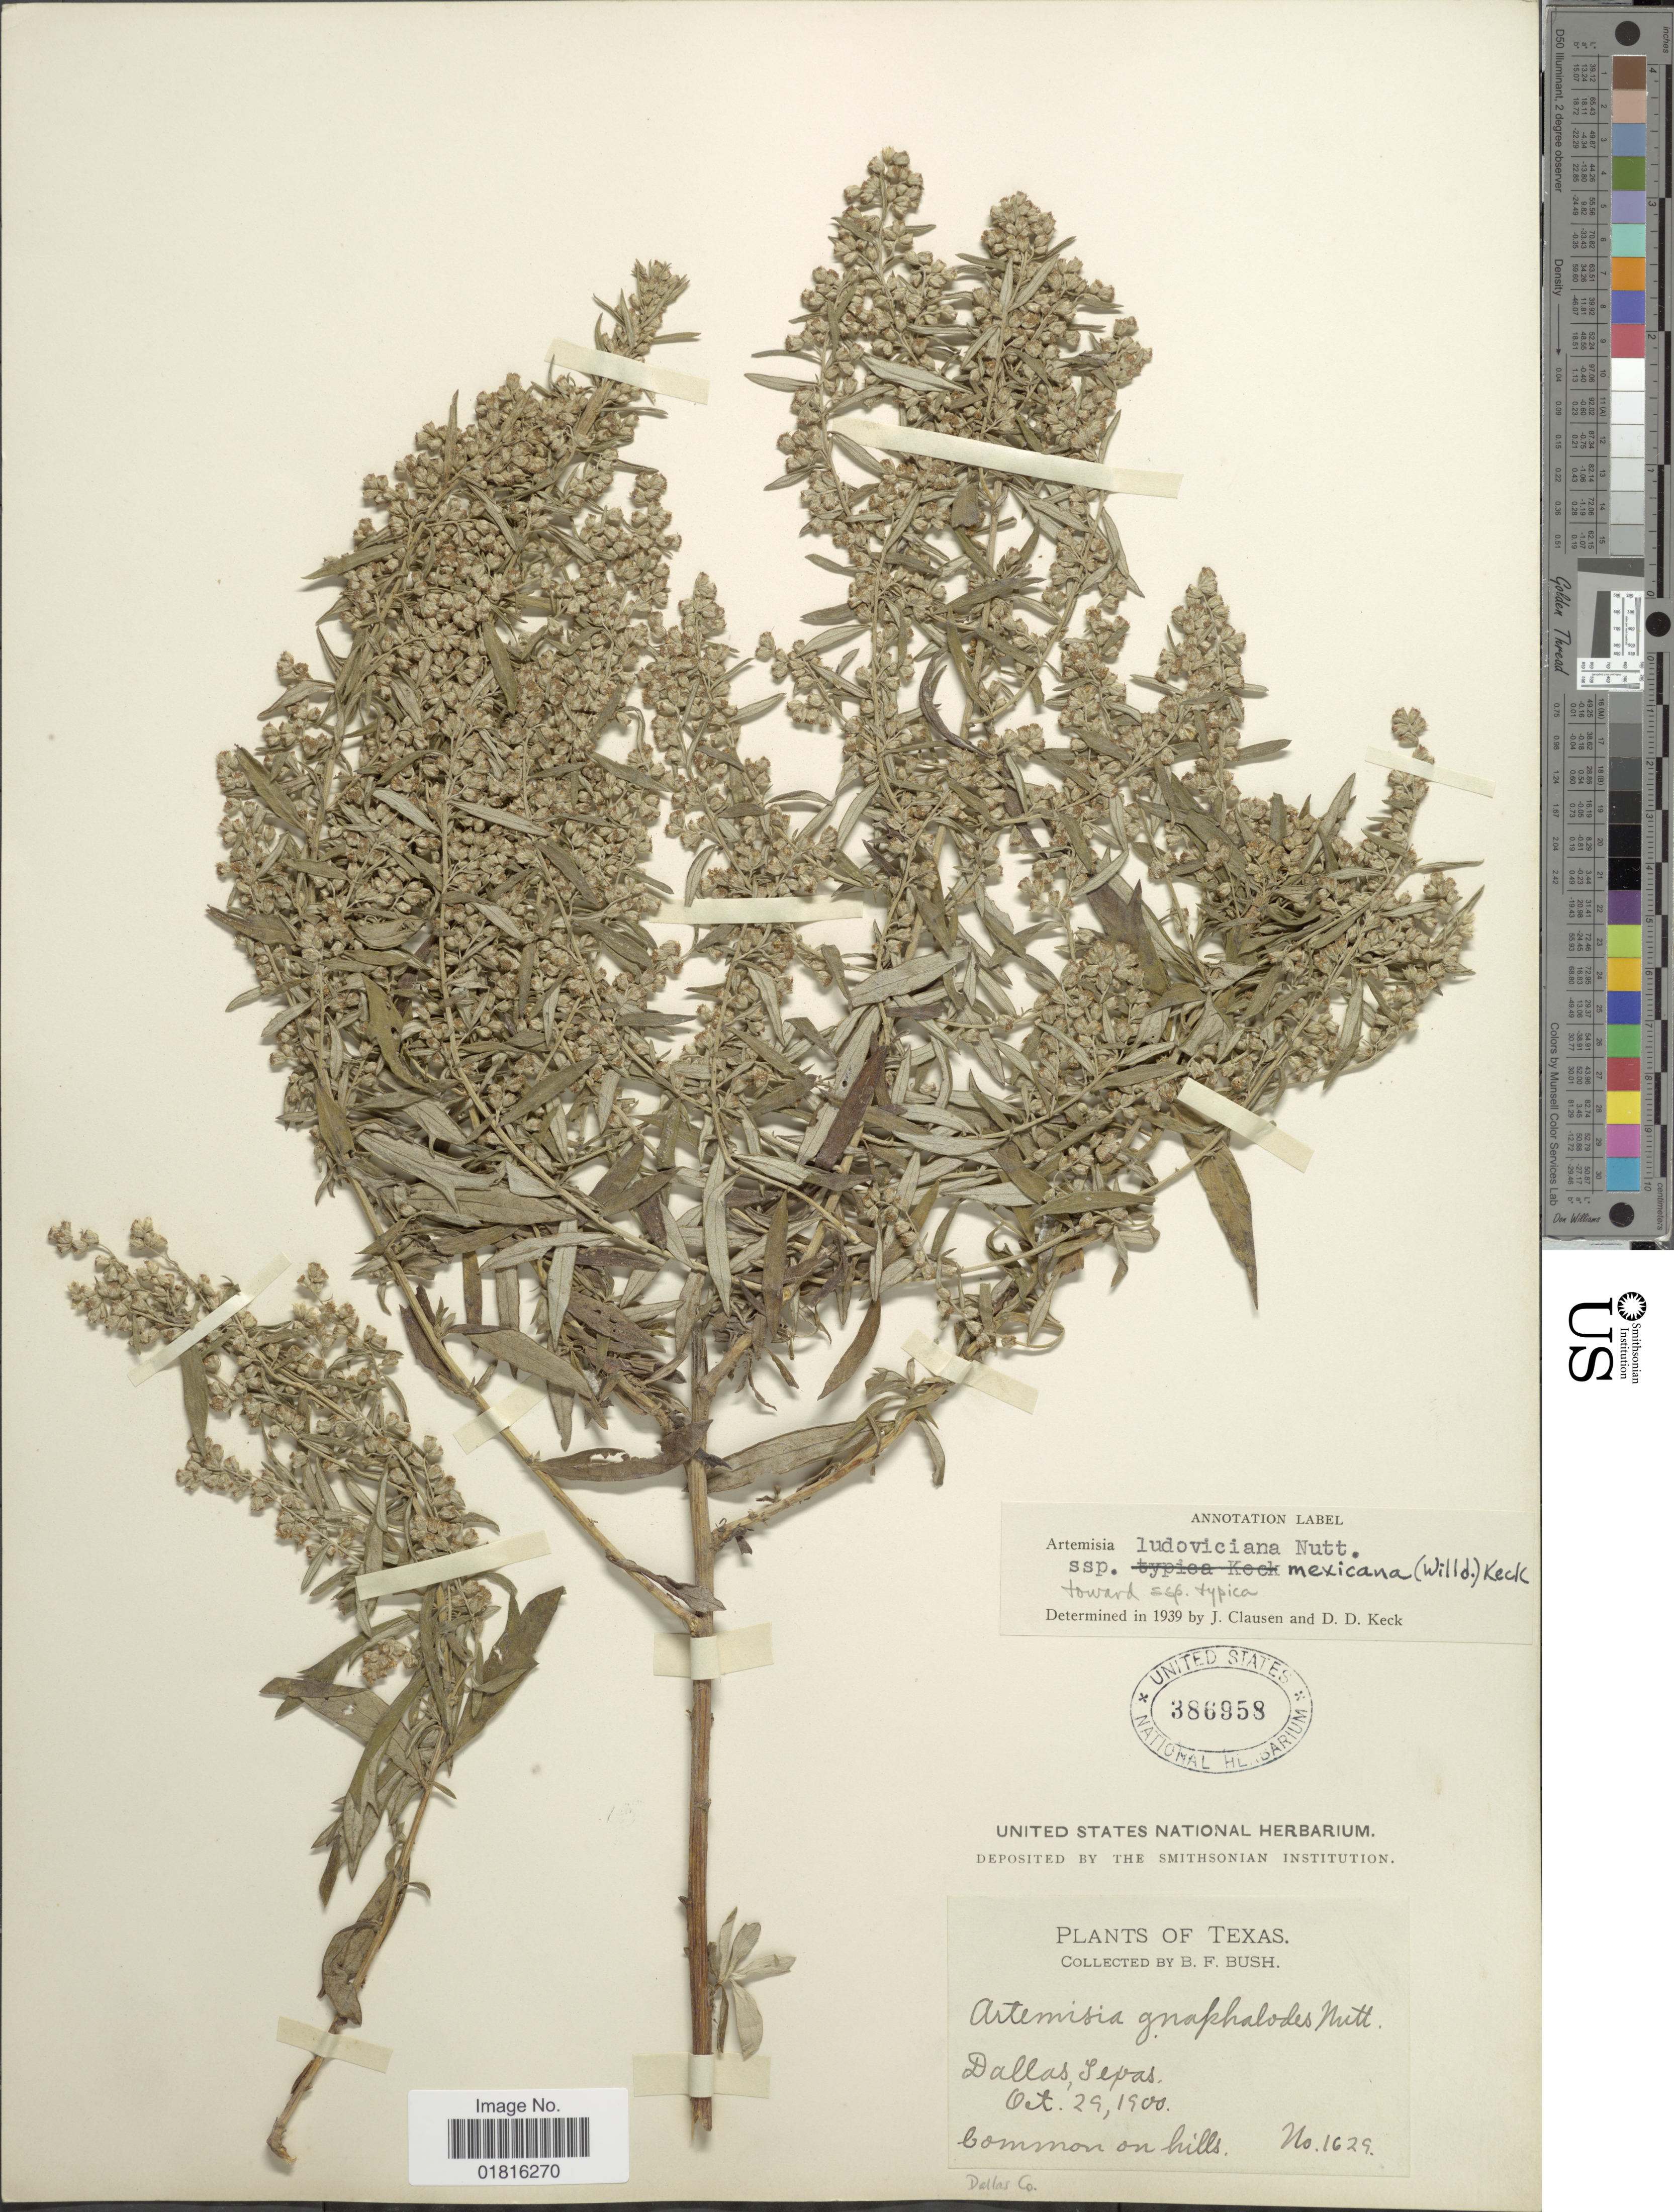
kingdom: Plantae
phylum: Tracheophyta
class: Magnoliopsida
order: Asterales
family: Asteraceae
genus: Artemisia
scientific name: Artemisia ludoviciana subsp. mexicana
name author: (Willd. ex Spreng.) D.D. Keck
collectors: B. F. Bush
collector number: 1629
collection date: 1900-10-29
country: United States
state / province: Texas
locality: Dallas, Common on hills, Dallas Co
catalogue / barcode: US 386958